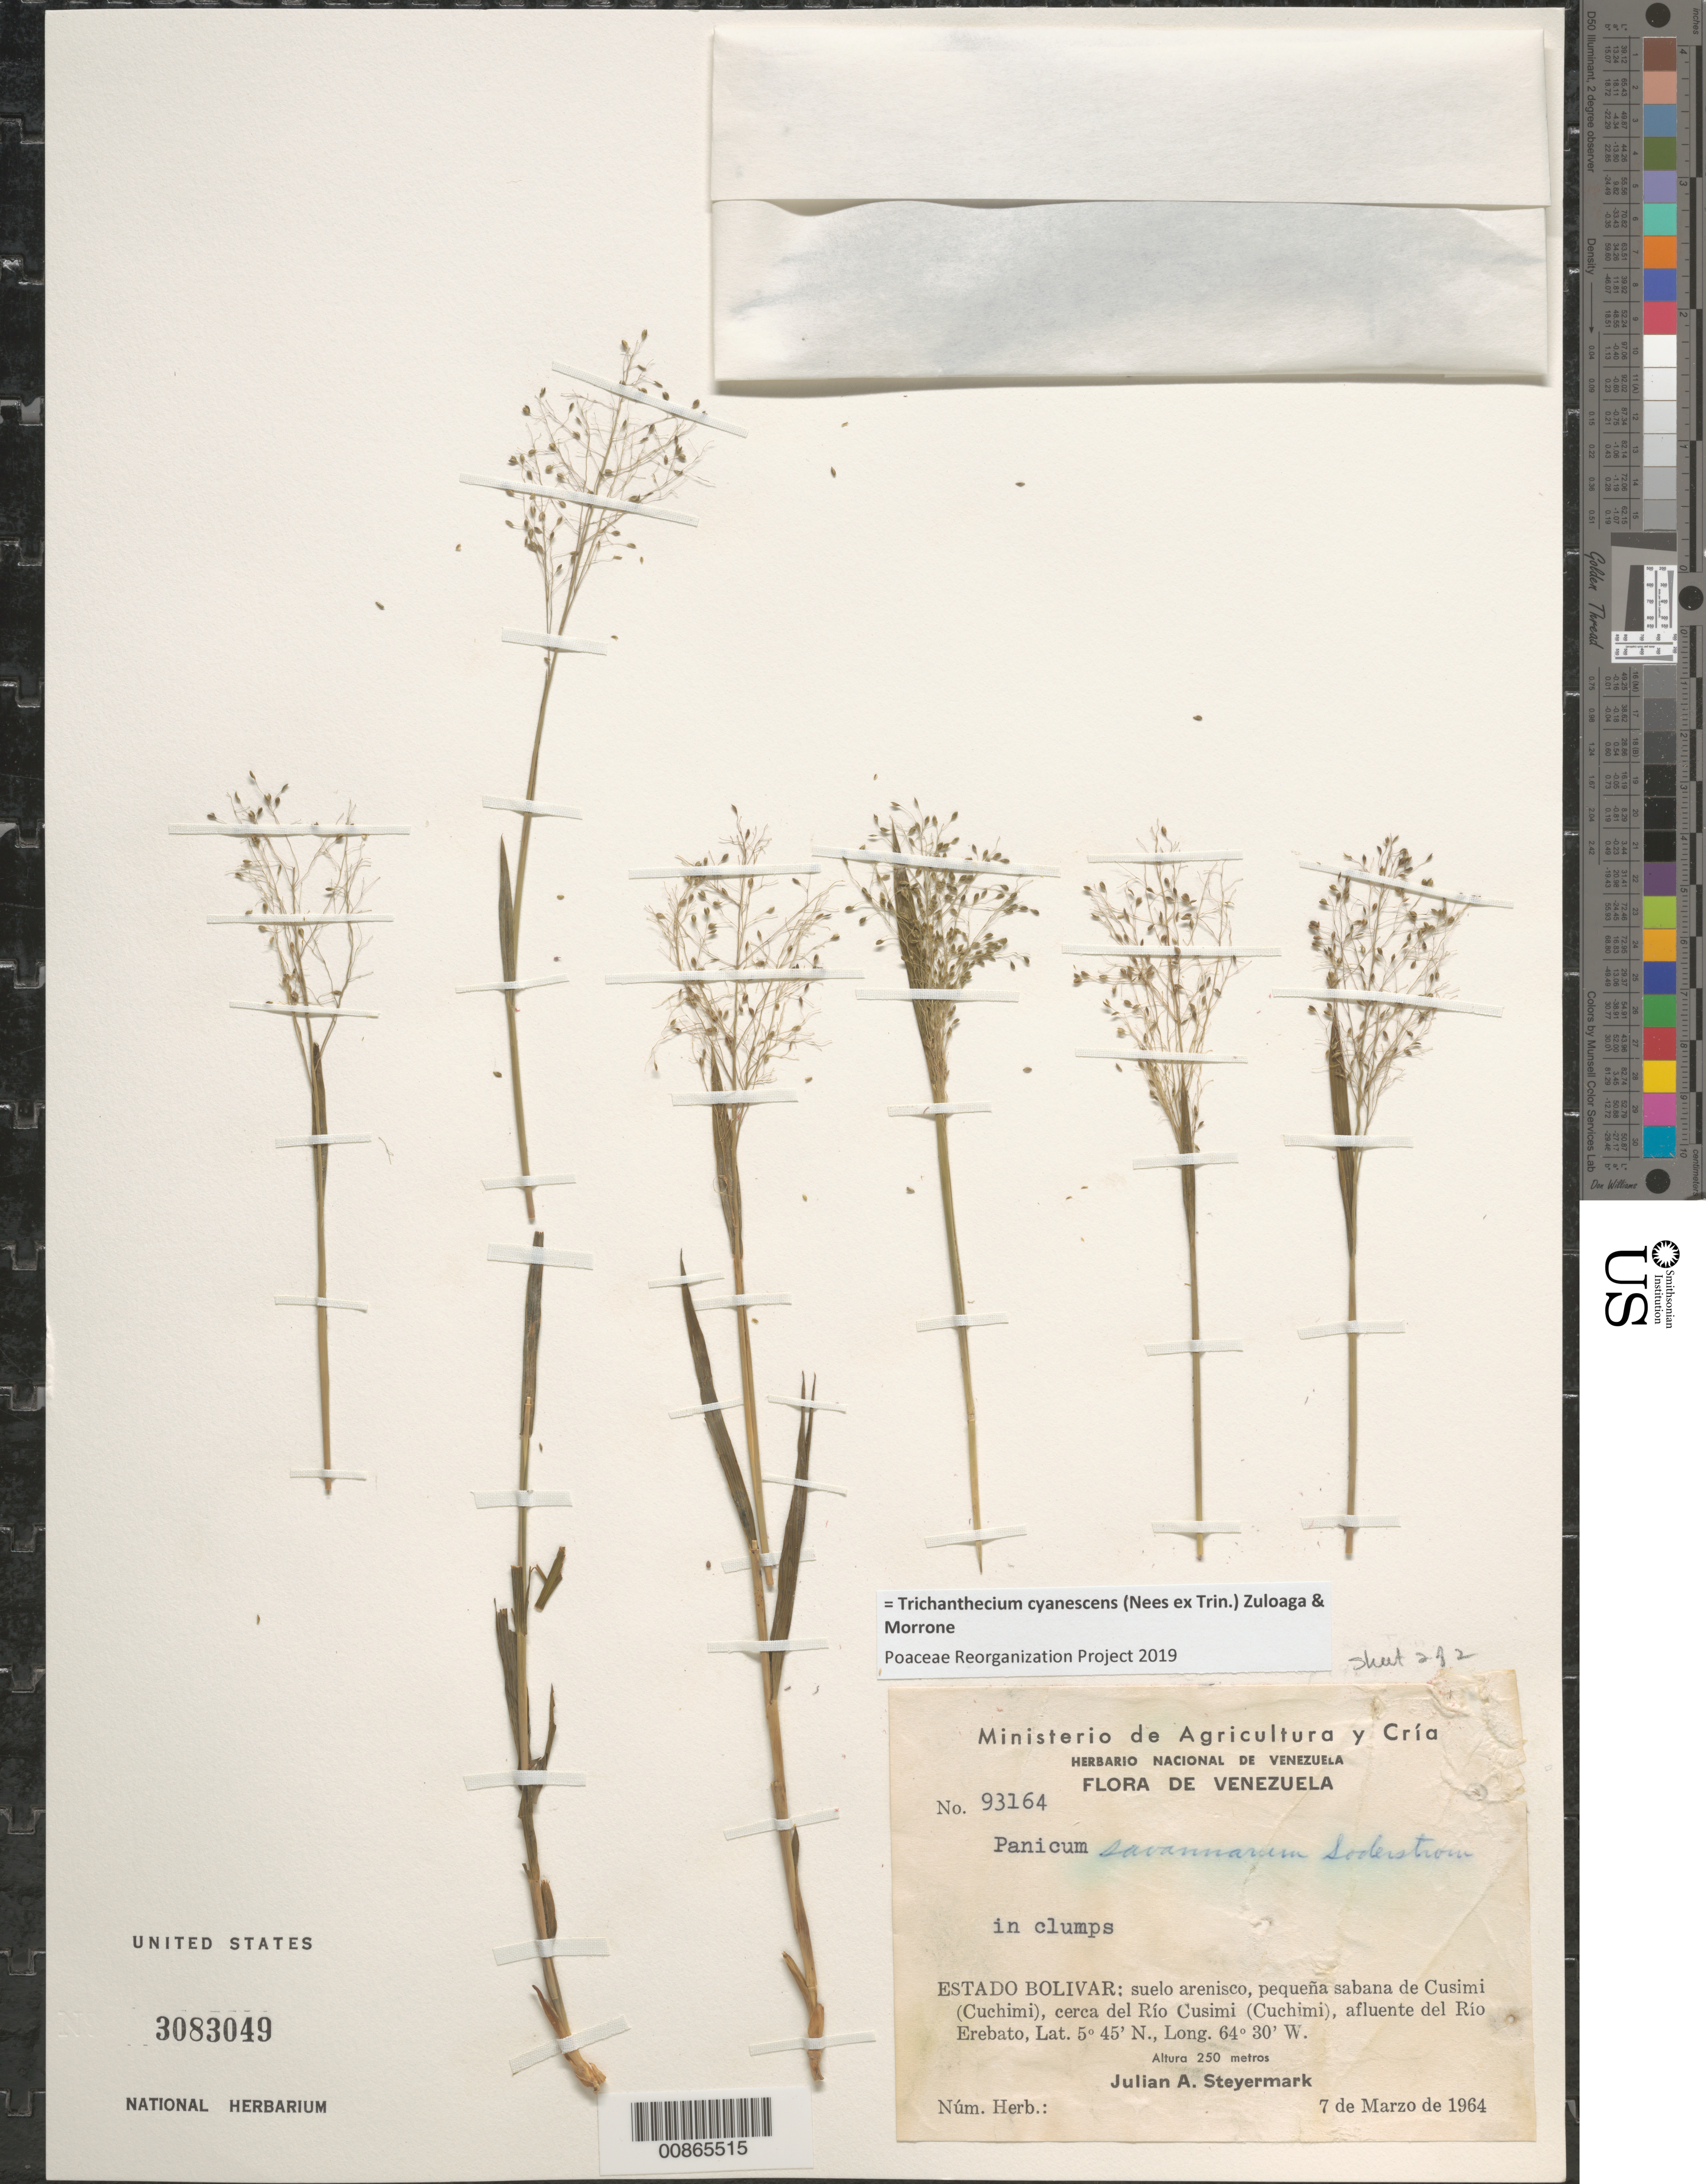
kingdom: Plantae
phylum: Tracheophyta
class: Liliopsida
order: Poales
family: Poaceae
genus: Trichanthecium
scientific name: Trichanthecium cyanescens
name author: (Nees ex Trin.) Zuloaga & Morrone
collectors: J. Steyermark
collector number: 93164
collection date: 1964-03-07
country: Venezuela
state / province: Bolivar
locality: Suelo arenisco, pequeña sabana de Cusimi (Cuchimi), cerca del Río Cusimi (Cuchimi), afluente del Río Erebato.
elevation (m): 250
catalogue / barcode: US 3083049